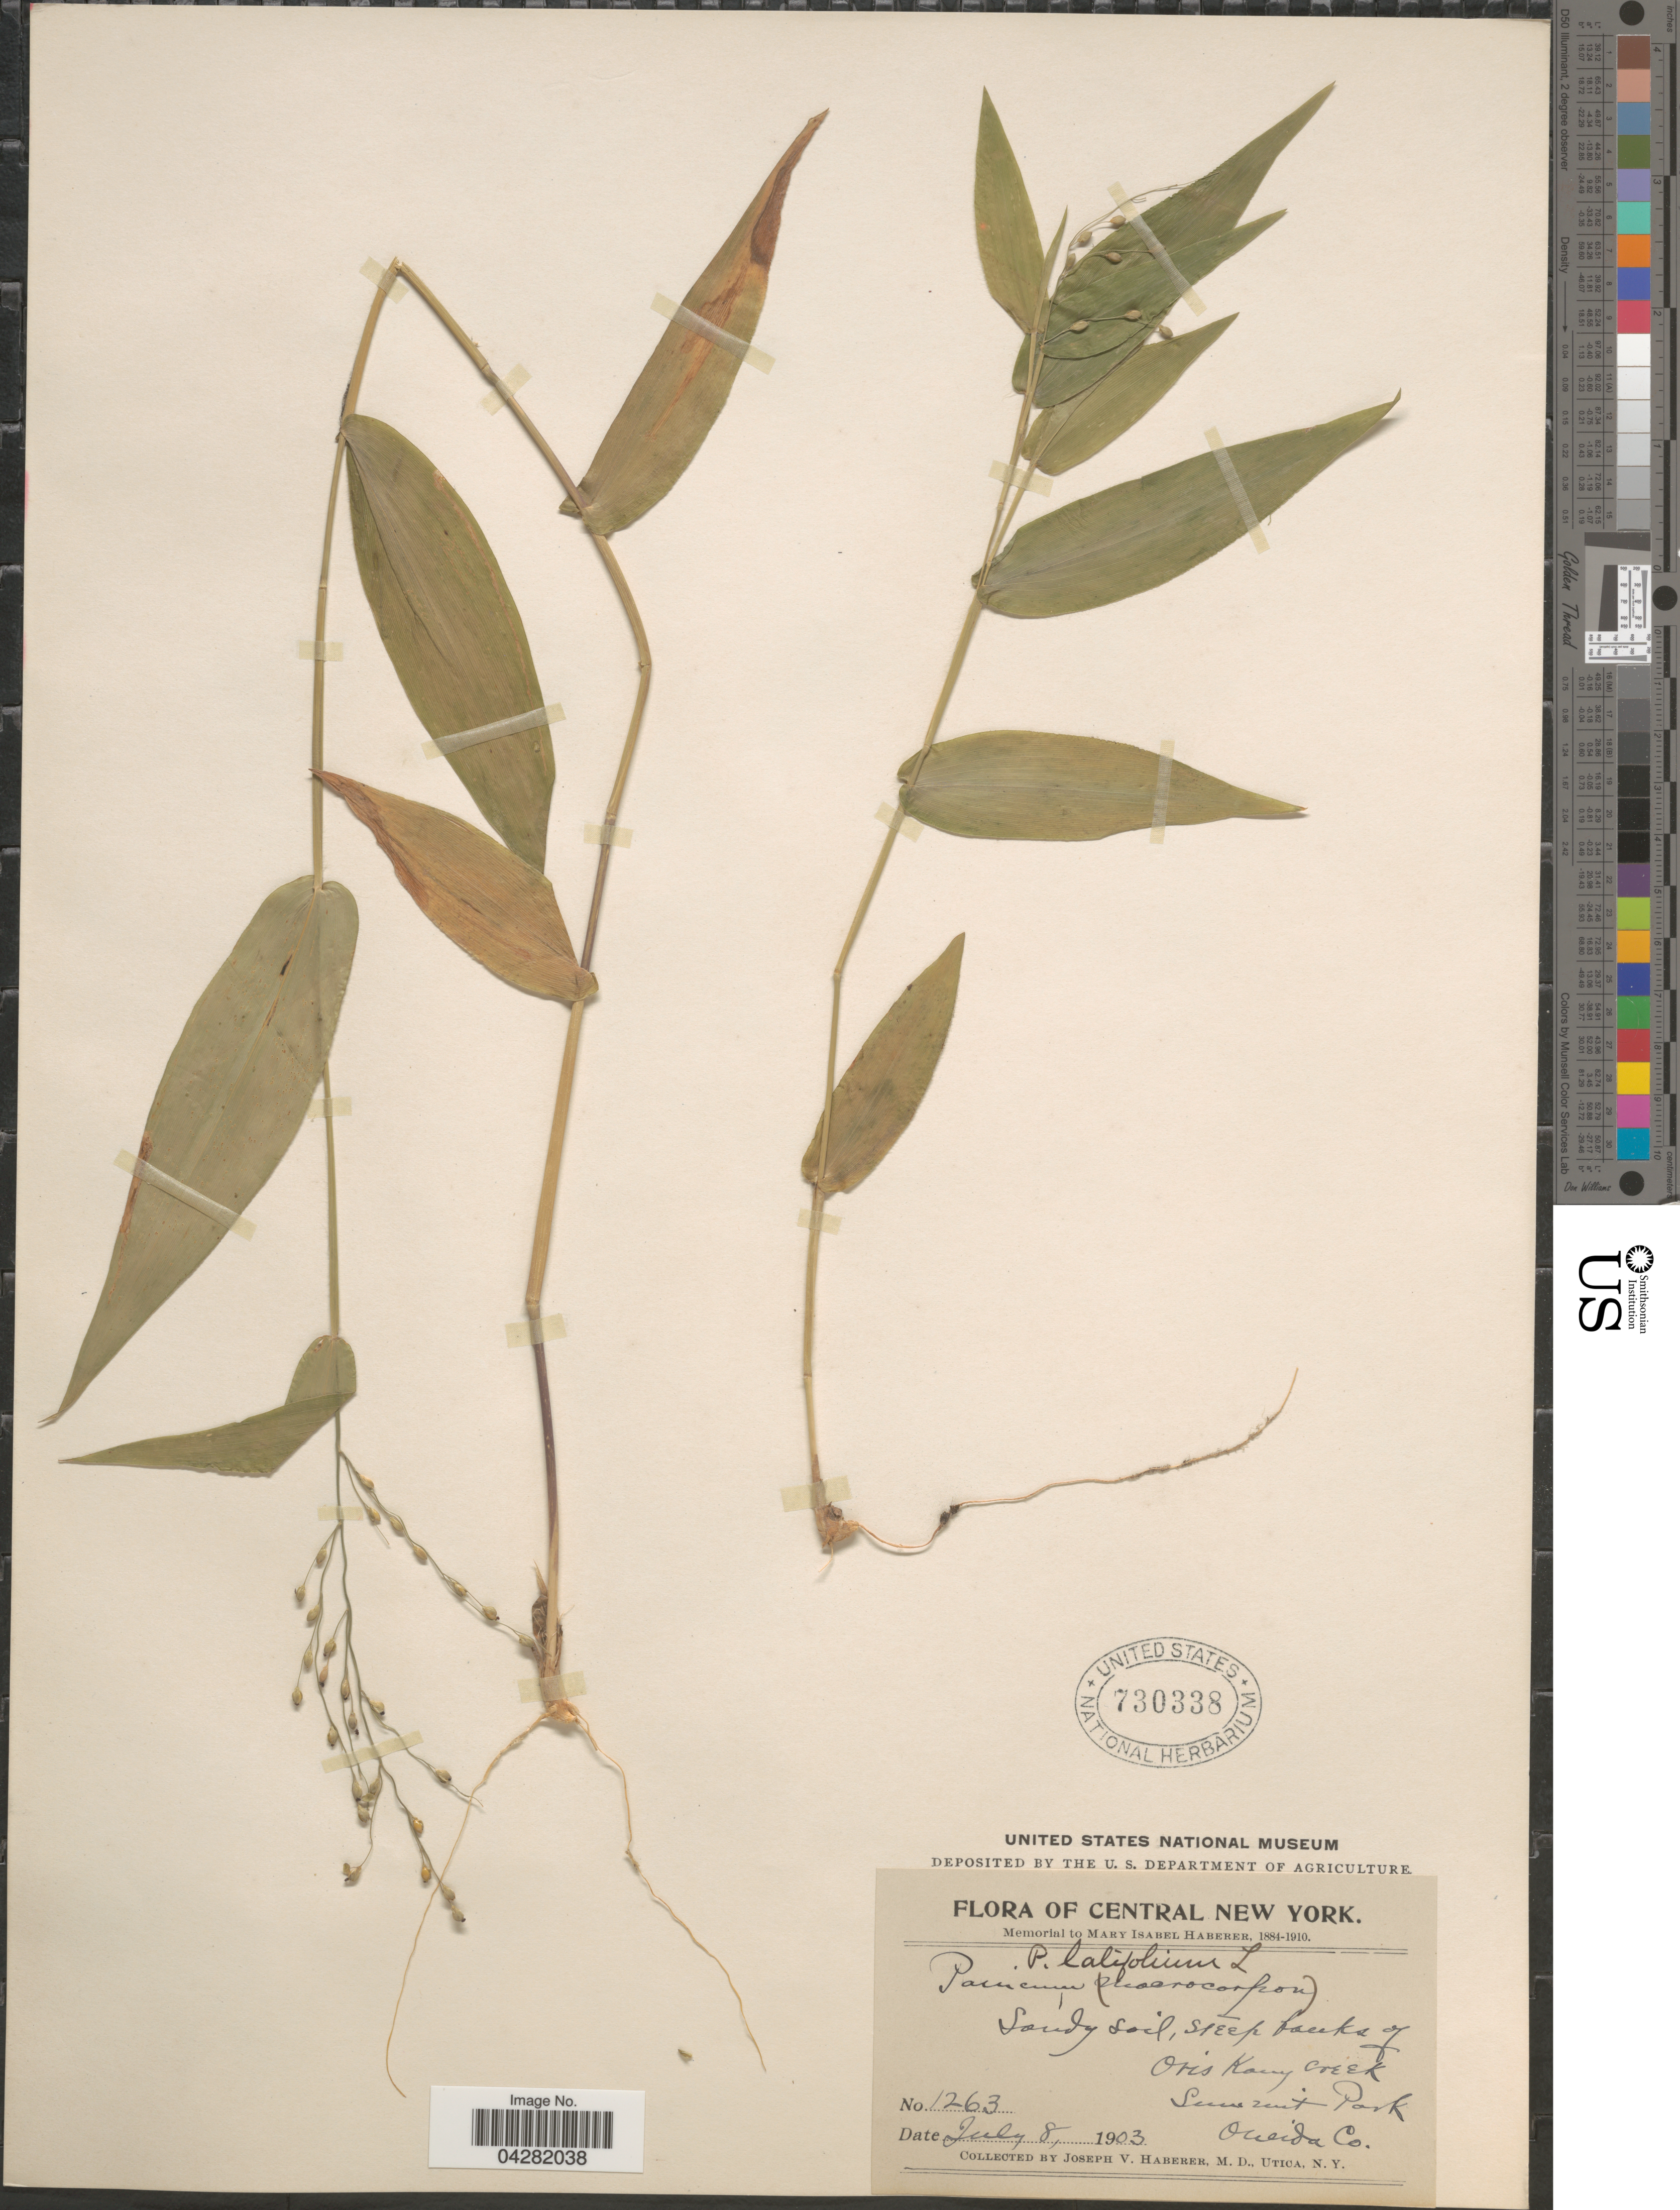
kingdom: Plantae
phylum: Tracheophyta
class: Liliopsida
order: Poales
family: Poaceae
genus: Dichanthelium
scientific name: Dichanthelium latifolium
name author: (L.) Harvill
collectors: J. V. Haberer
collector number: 1263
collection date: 1903-07-08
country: United States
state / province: New York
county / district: Oneida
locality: Central New York. Steep banks of Oris Kany Creek. Summit Park. Oneida Co.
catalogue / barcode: US 730338